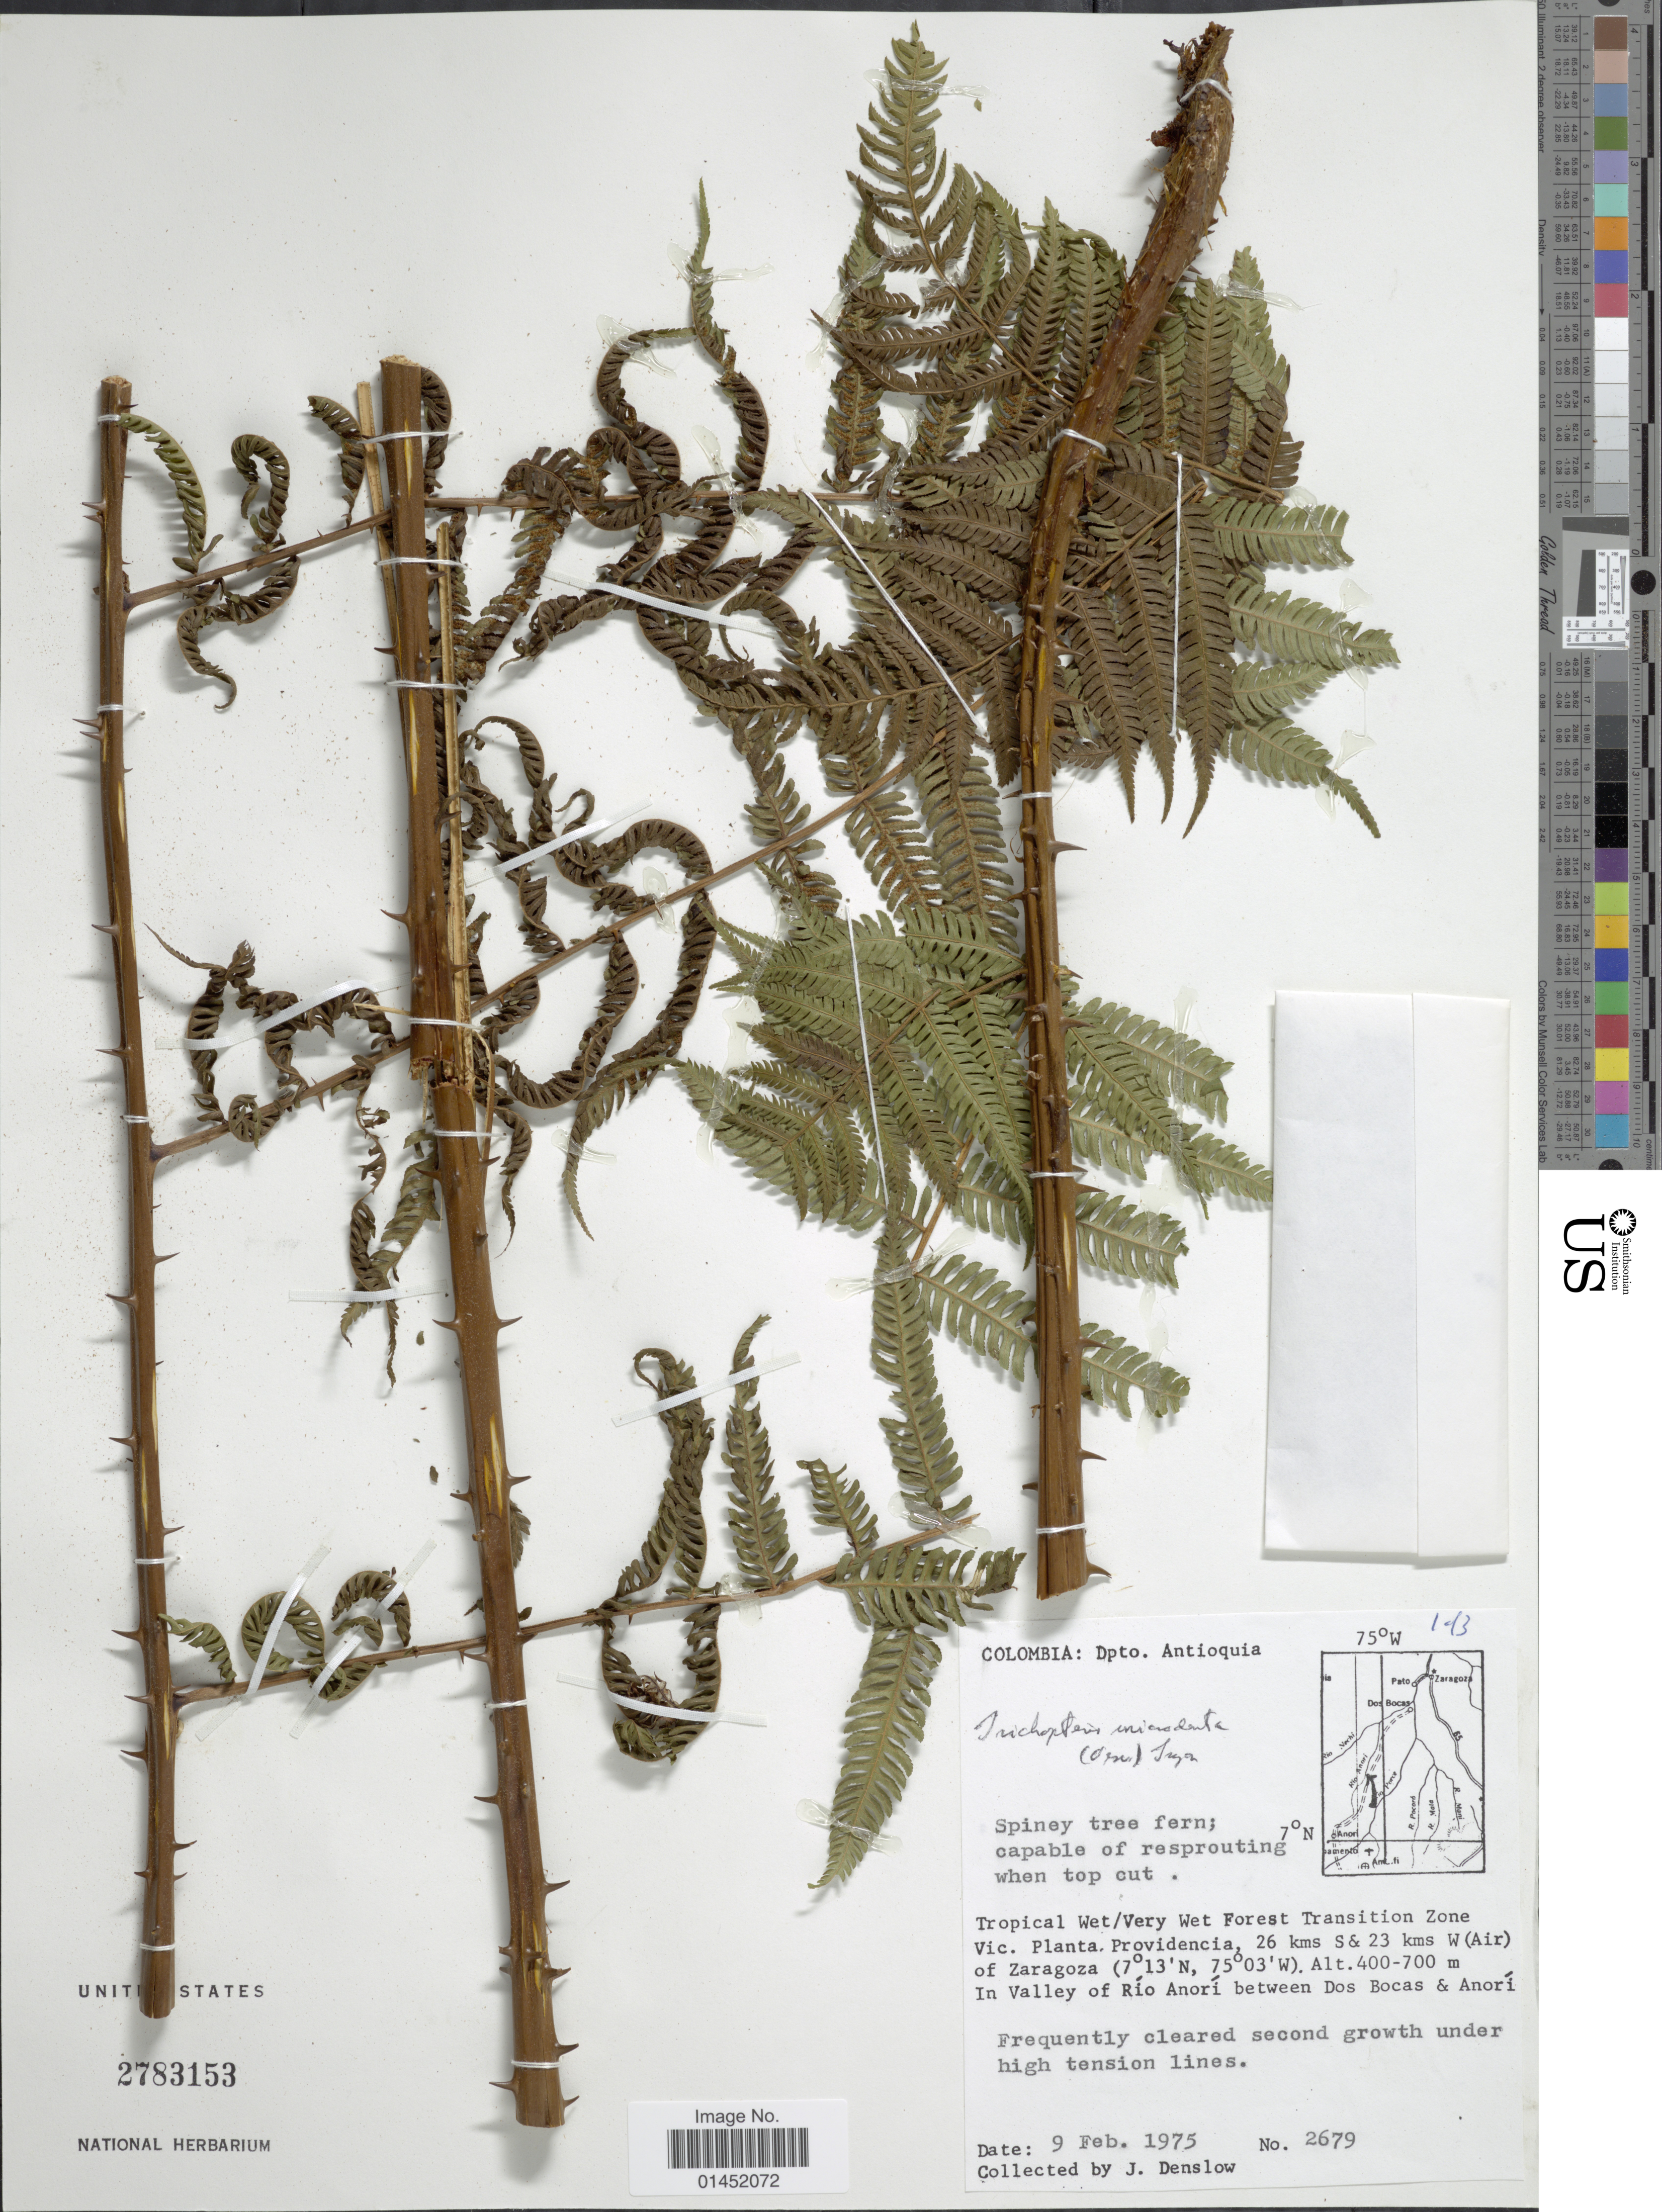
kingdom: Plantae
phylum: Tracheophyta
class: Polypodiopsida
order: Cyatheales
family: Cyatheaceae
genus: Cyathea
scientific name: Cyathea microdonta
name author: (Desv.) Domin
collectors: J. Denslow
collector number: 2679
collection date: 1975-02-09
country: Colombia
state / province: Antioquia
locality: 26 kms S & 23 kms W (Air) of Zaragoza, In valley of Río Anorí between Dos Bocas & Anorí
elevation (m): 400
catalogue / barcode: US 2783153